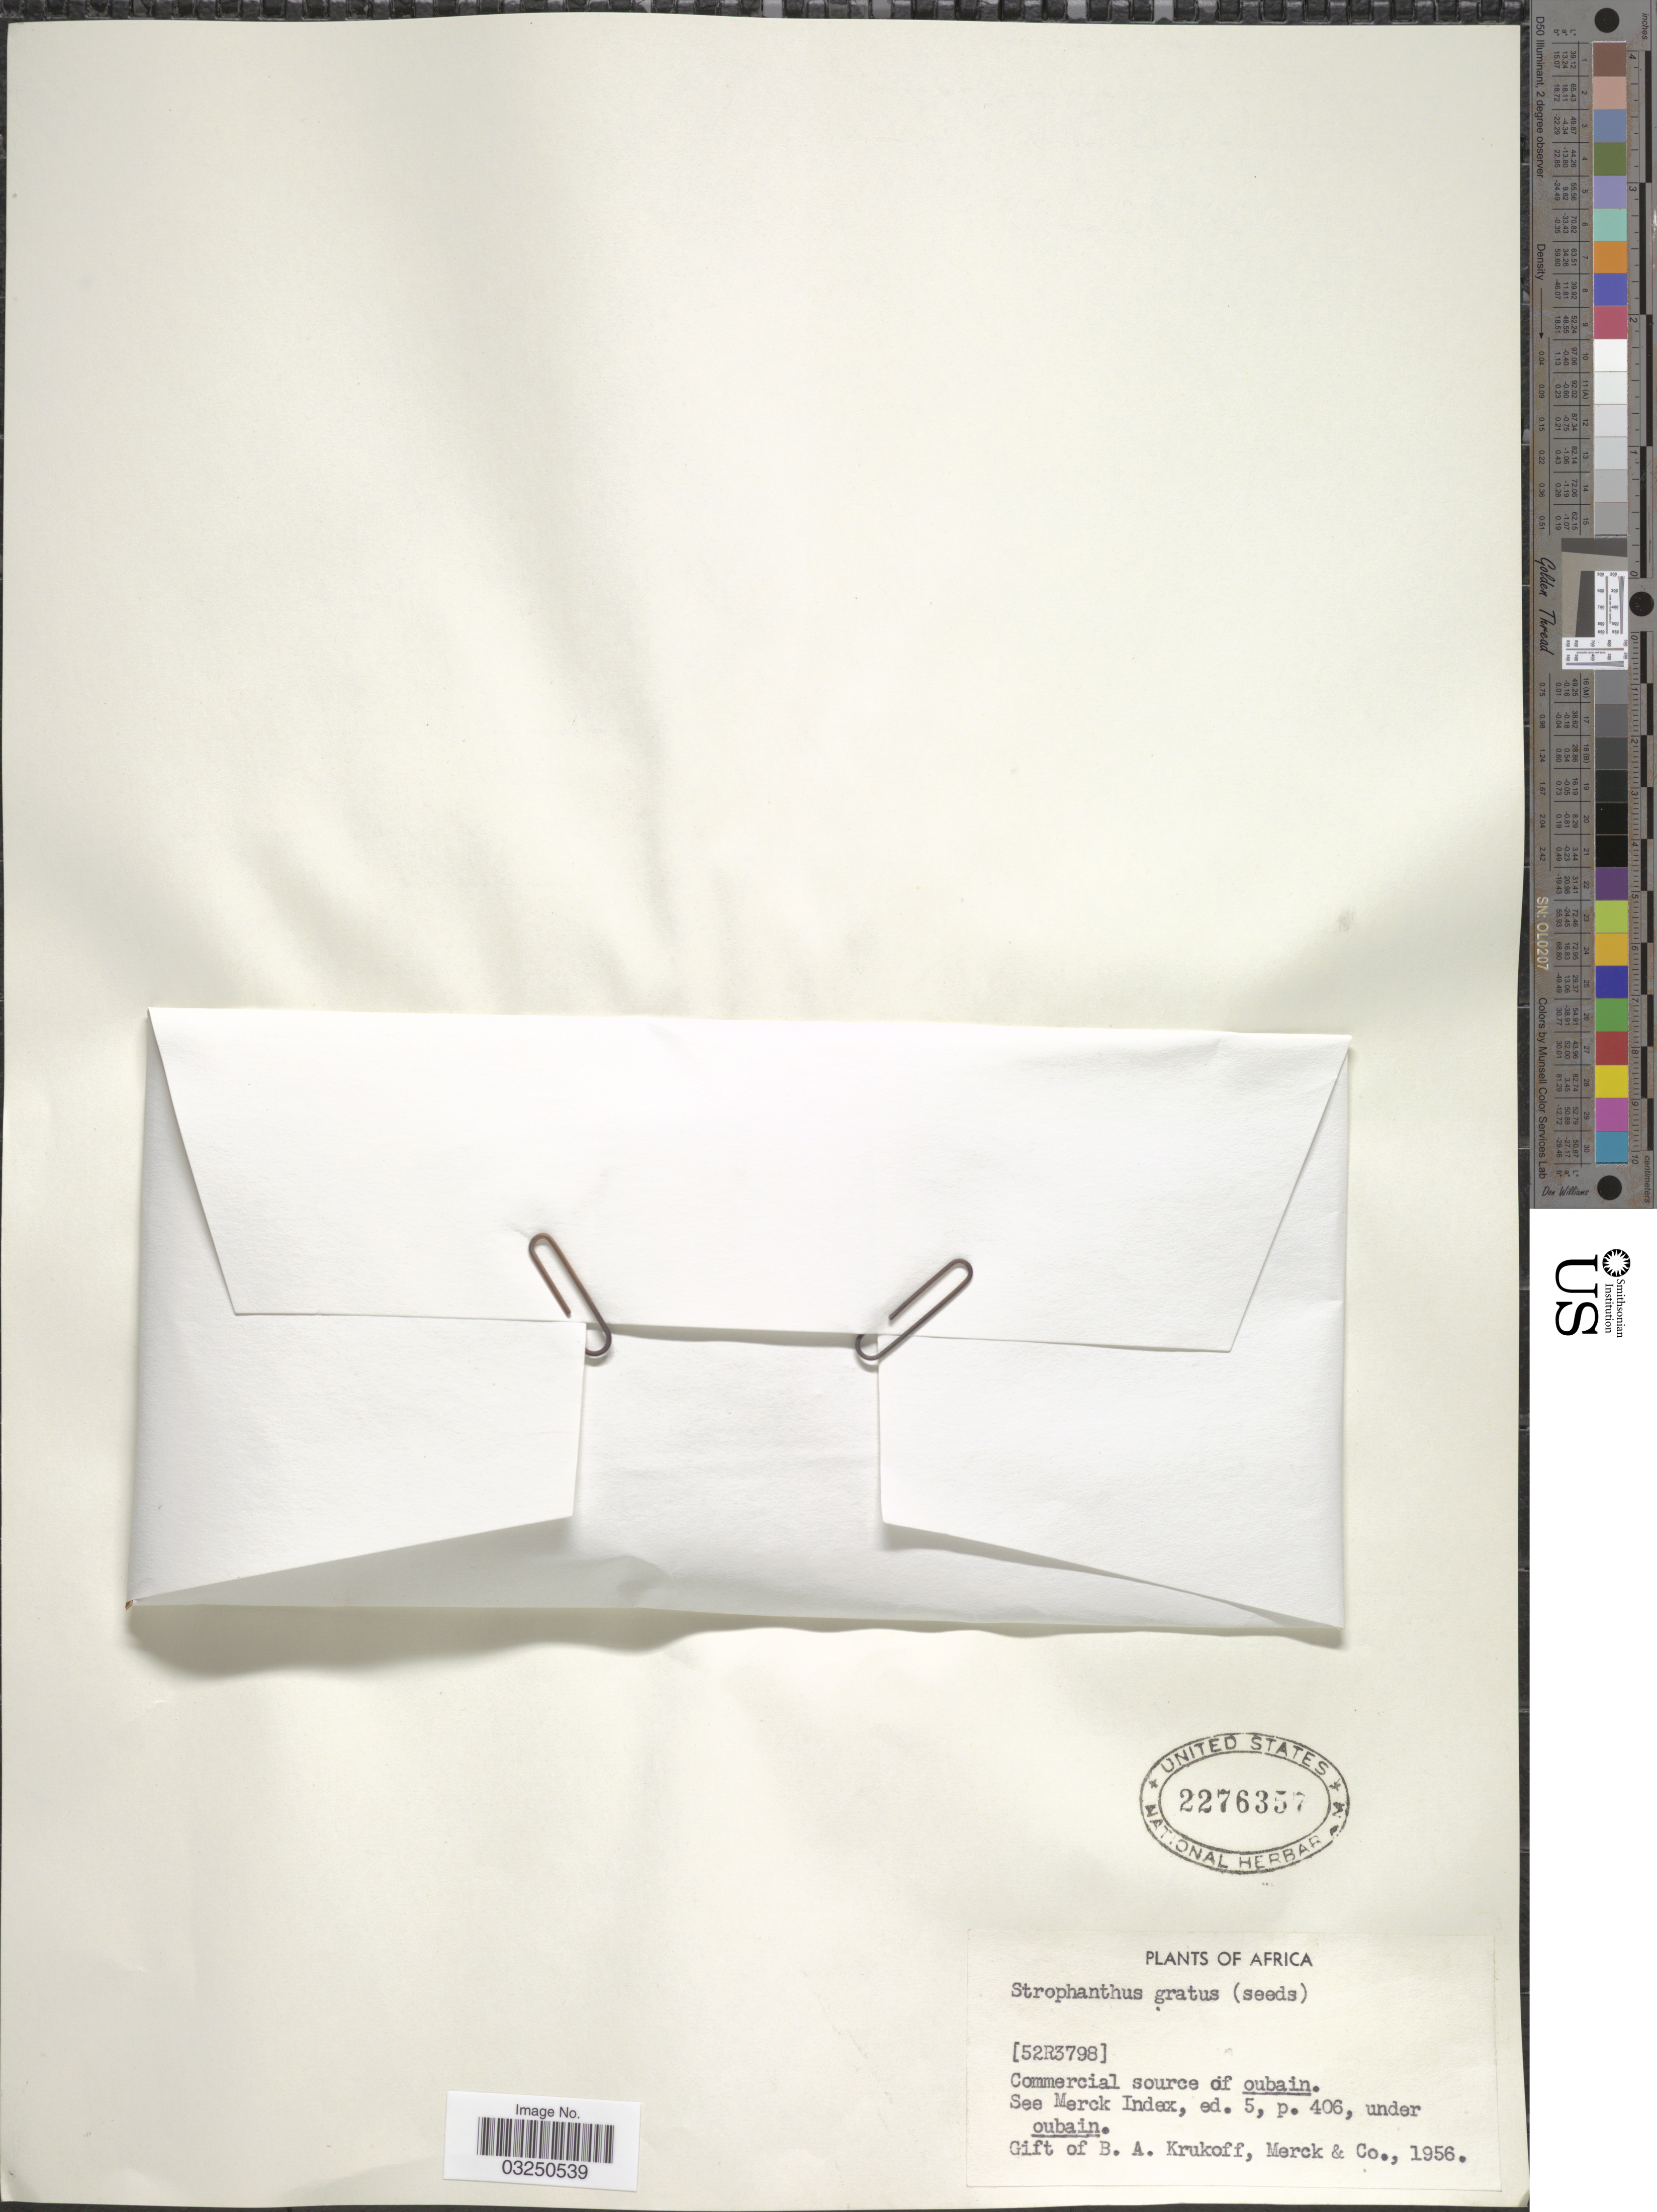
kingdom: Plantae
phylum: Tracheophyta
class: Magnoliopsida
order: Gentianales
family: Apocynaceae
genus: Strophanthus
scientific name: Strophanthus gratus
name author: (Wall. & Hook.) Baill.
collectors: B. A. Krukoff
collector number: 52R3798?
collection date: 1956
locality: Africa.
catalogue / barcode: US 2276357